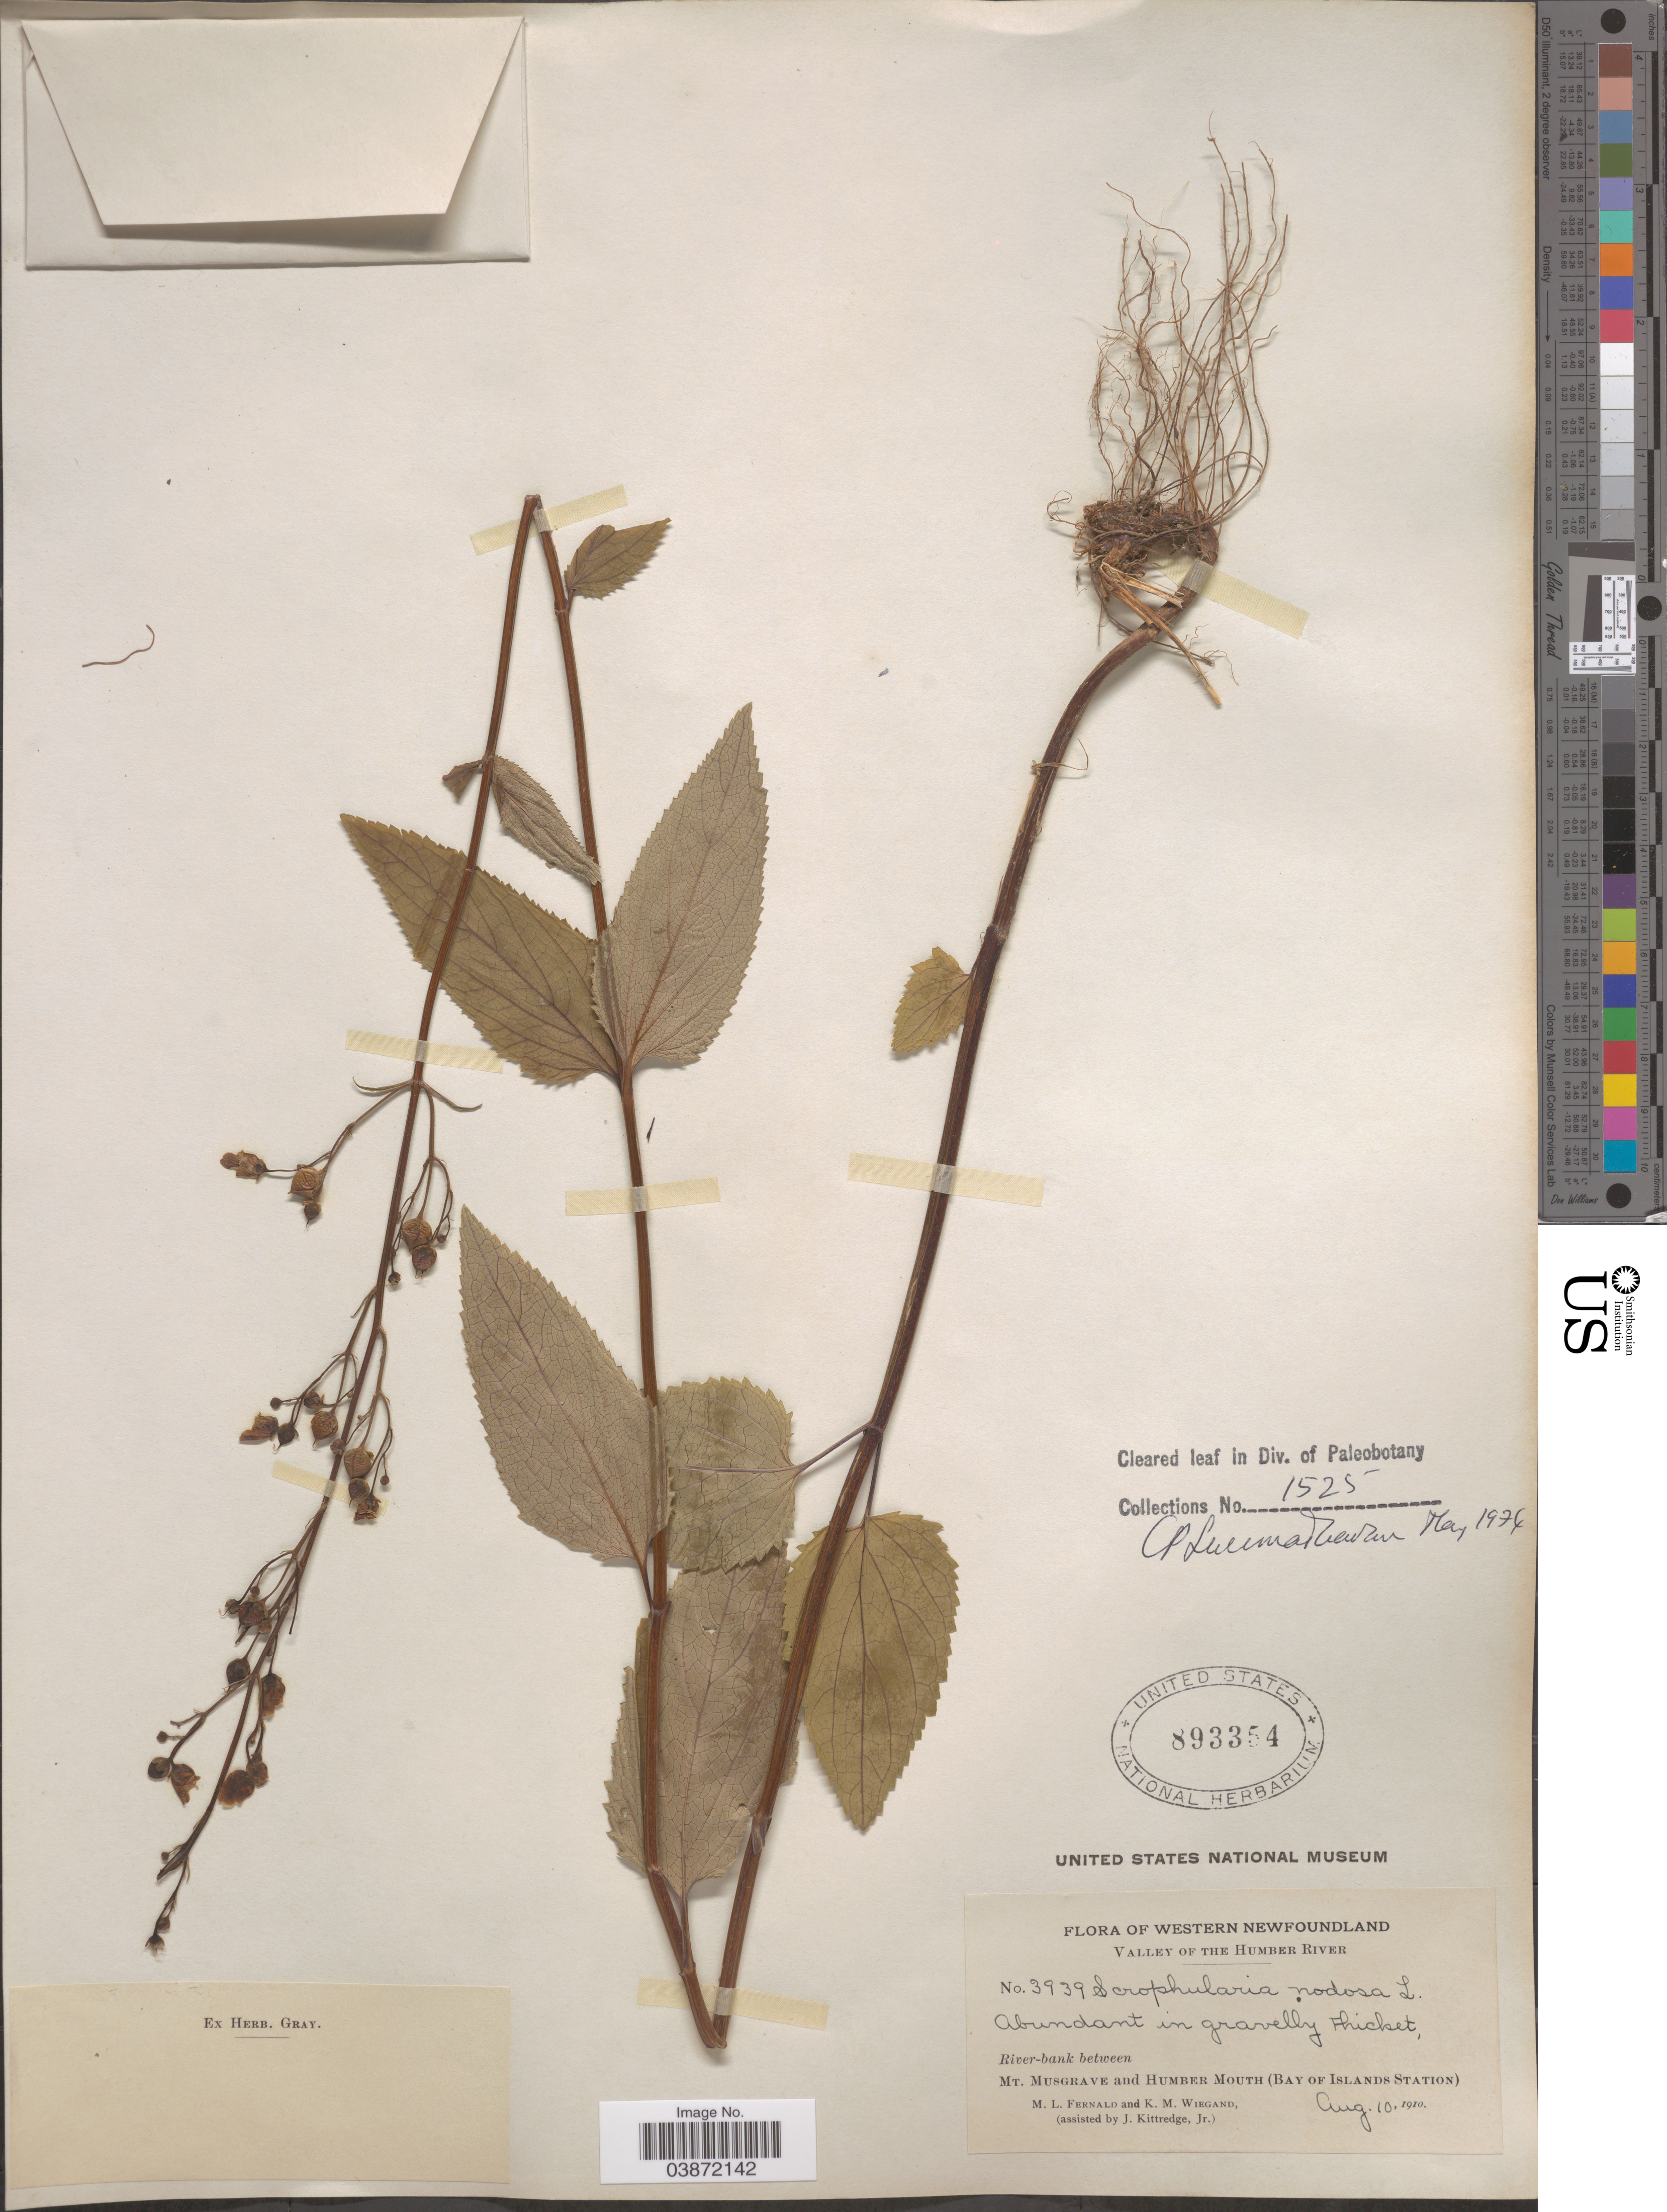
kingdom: Plantae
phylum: Tracheophyta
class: Magnoliopsida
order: Lamiales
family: Scrophulariaceae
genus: Scrophularia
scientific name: Scrophularia nodosa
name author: L.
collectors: M. L. Fernald, K. M. Wiegand & J. Kittredge Jr.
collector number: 3939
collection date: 1910-08-10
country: Canada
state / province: Newfoundland and Labrador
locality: Western Newfoundland. Valley of the Humber River. River-bank between Mt. Musgrave and Humber Mouth (Bay of Islands Station).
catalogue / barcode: US 893354